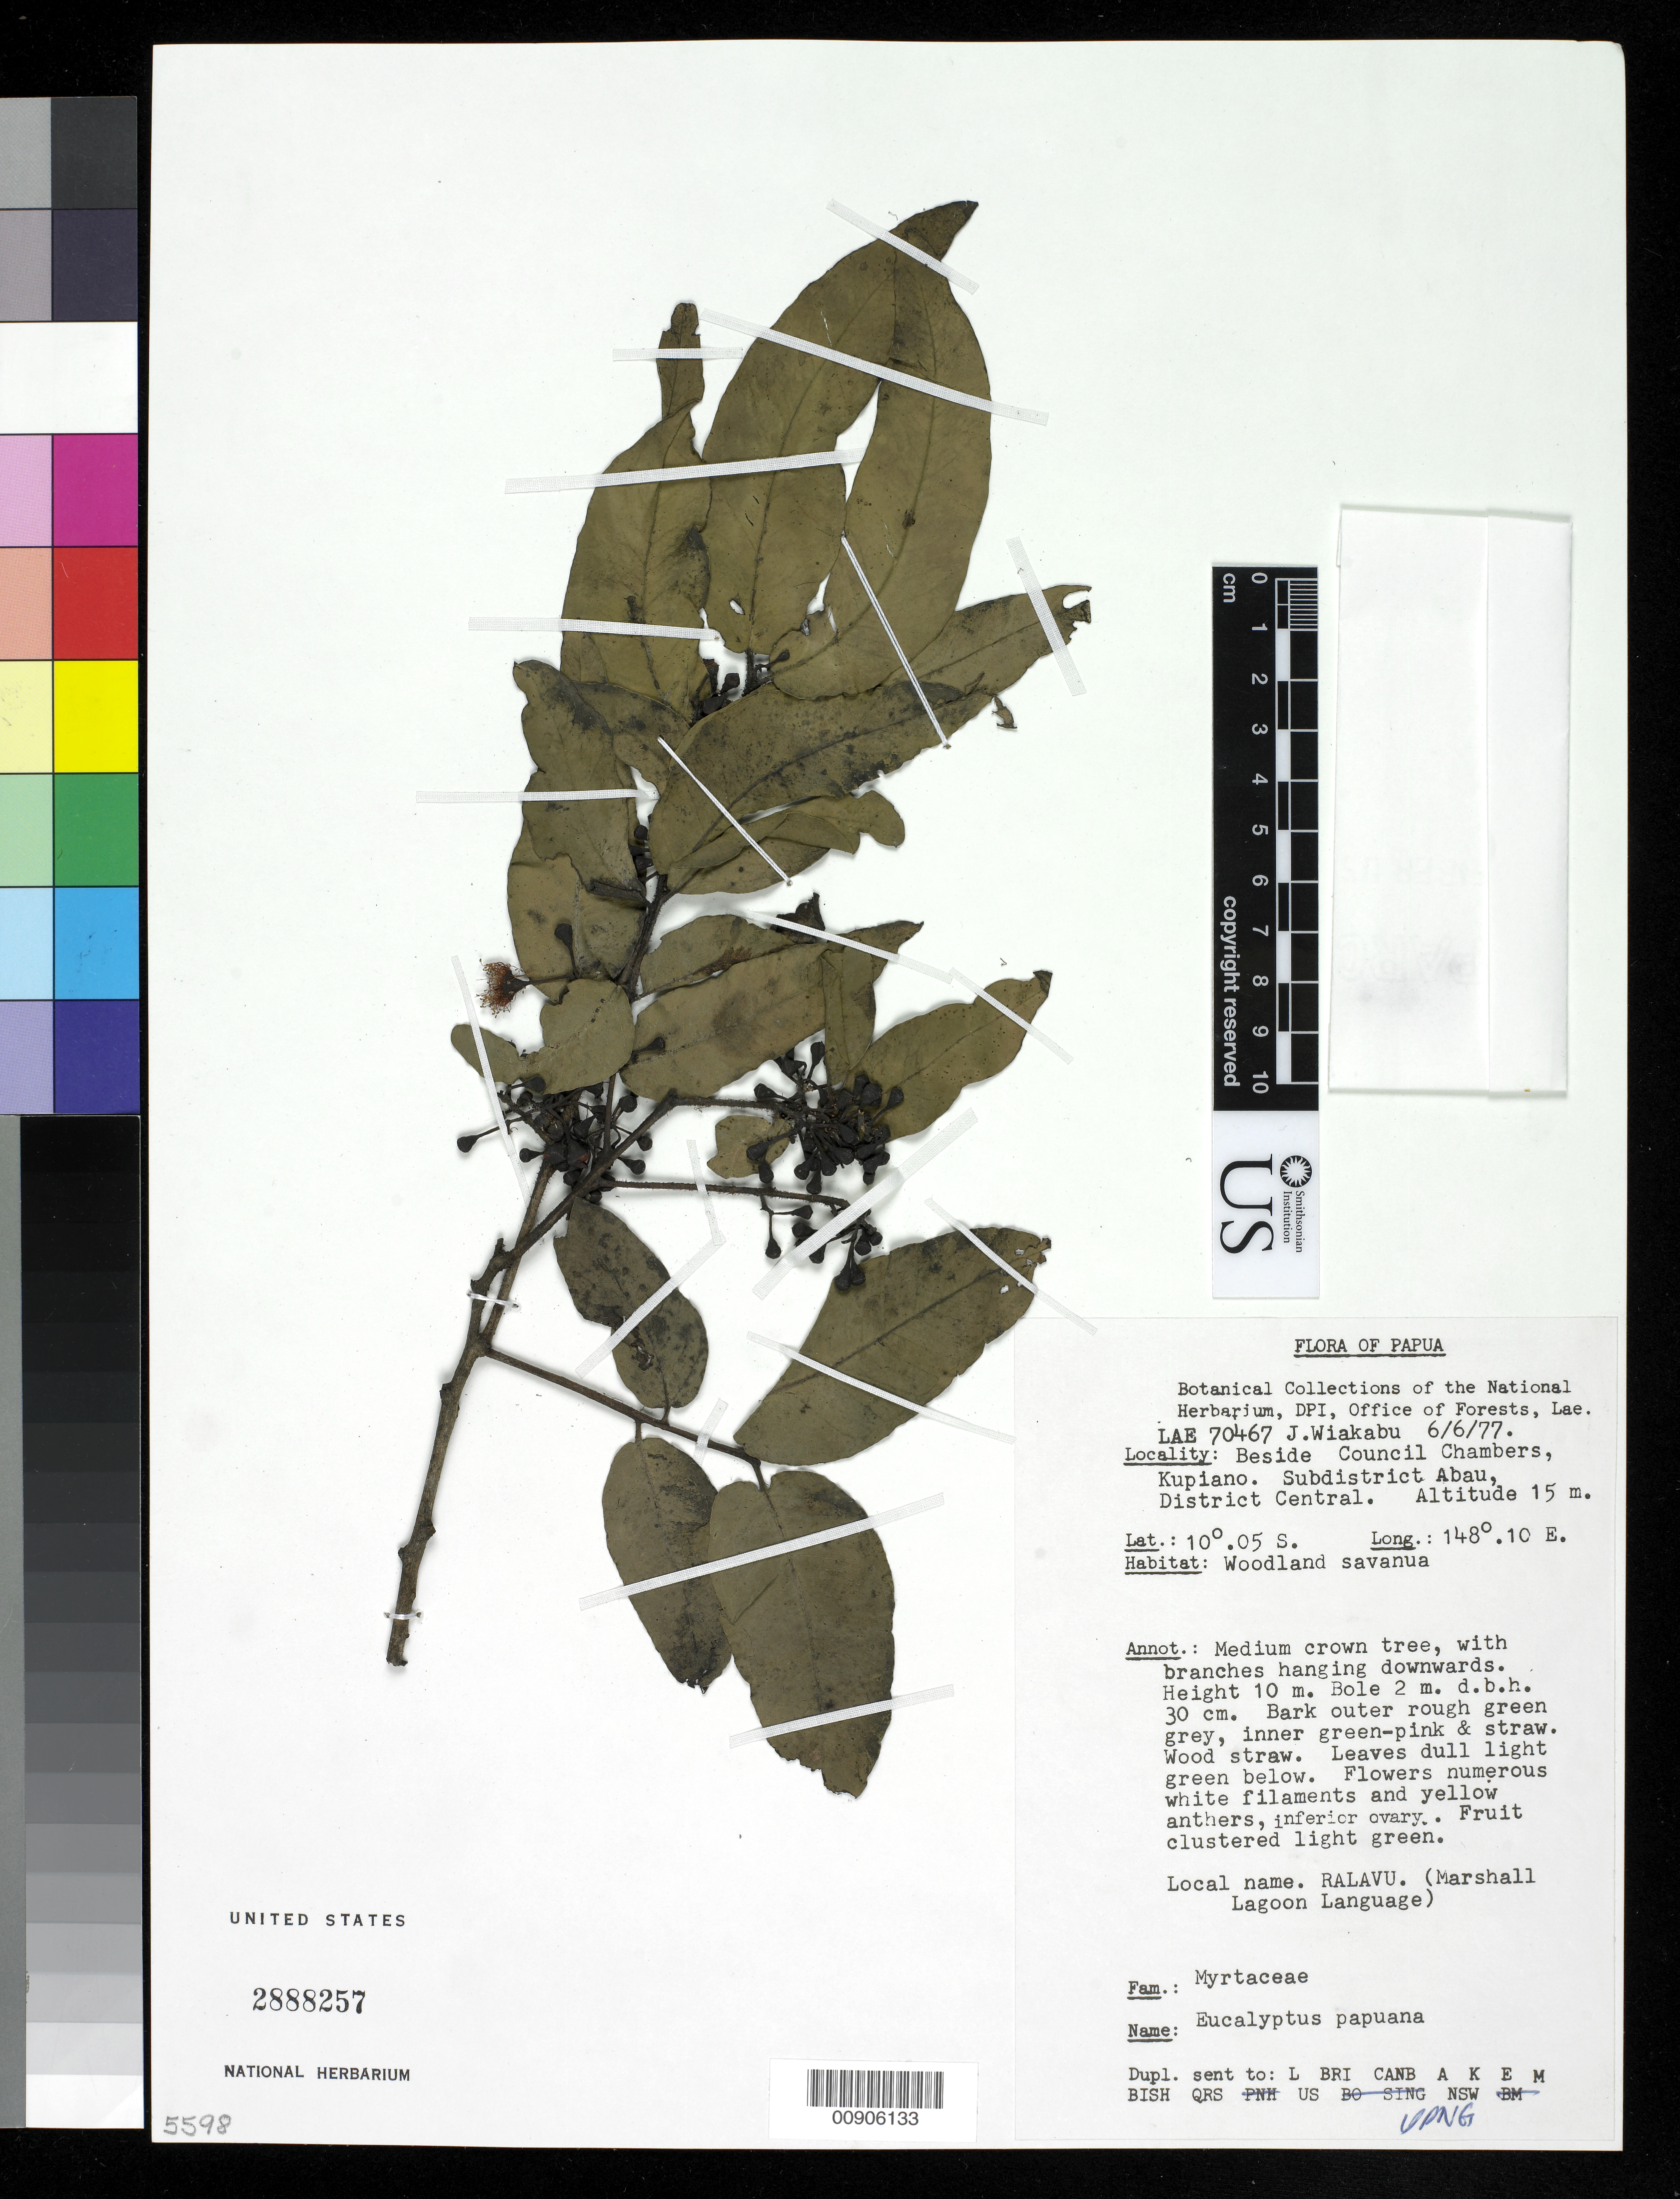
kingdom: Plantae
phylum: Tracheophyta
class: Magnoliopsida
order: Myrtales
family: Myrtaceae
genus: Eucalyptus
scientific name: Eucalyptus papuana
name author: F. Muell.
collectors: J. Wiakabu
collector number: LAE 70467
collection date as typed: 06 Jun 1968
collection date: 1968-06-06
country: Papua New Guinea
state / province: Central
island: New Guinea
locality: Beside Council Chambers. Sub-dist. Abau, Kupiano.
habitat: Woodland savanua.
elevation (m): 15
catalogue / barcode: US 2888257